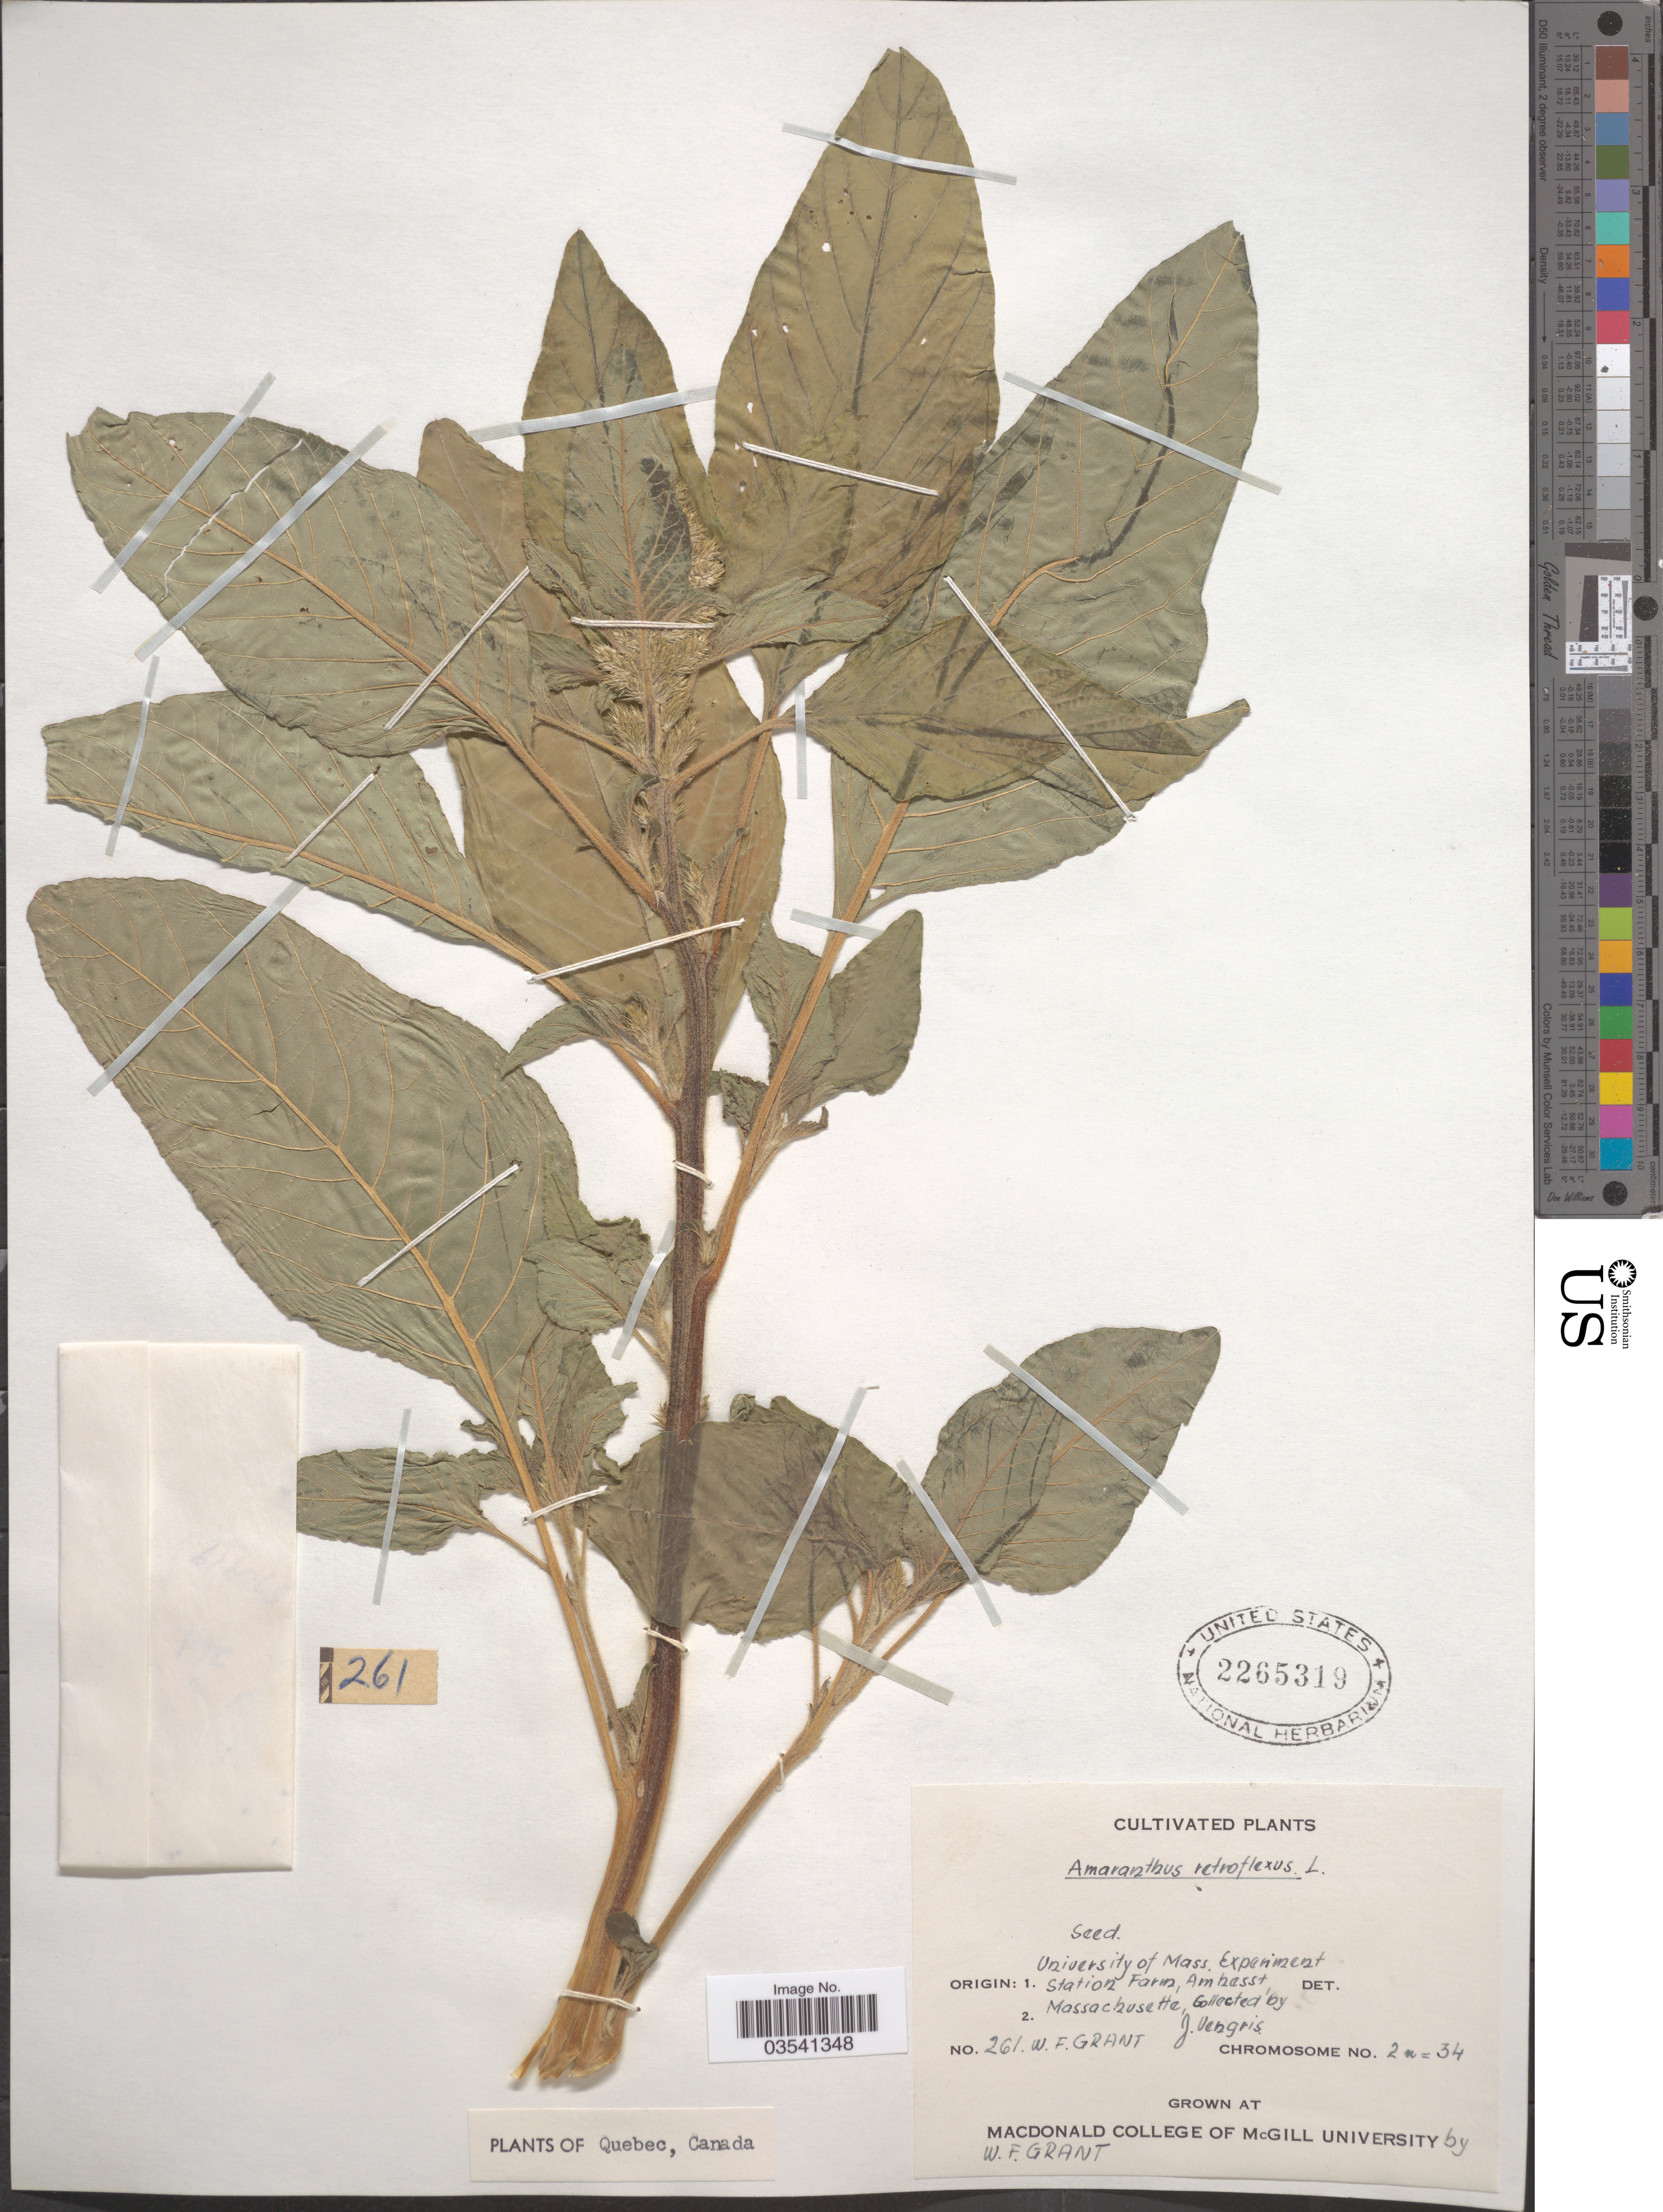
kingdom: Plantae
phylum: Tracheophyta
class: Magnoliopsida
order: Caryophyllales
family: Amaranthaceae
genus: Amaranthus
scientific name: Amaranthus retroflexus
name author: L.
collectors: W. Grant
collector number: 261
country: Canada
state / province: Quebec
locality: Grown at MacDonald College of McGill University.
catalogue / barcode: US 2265319